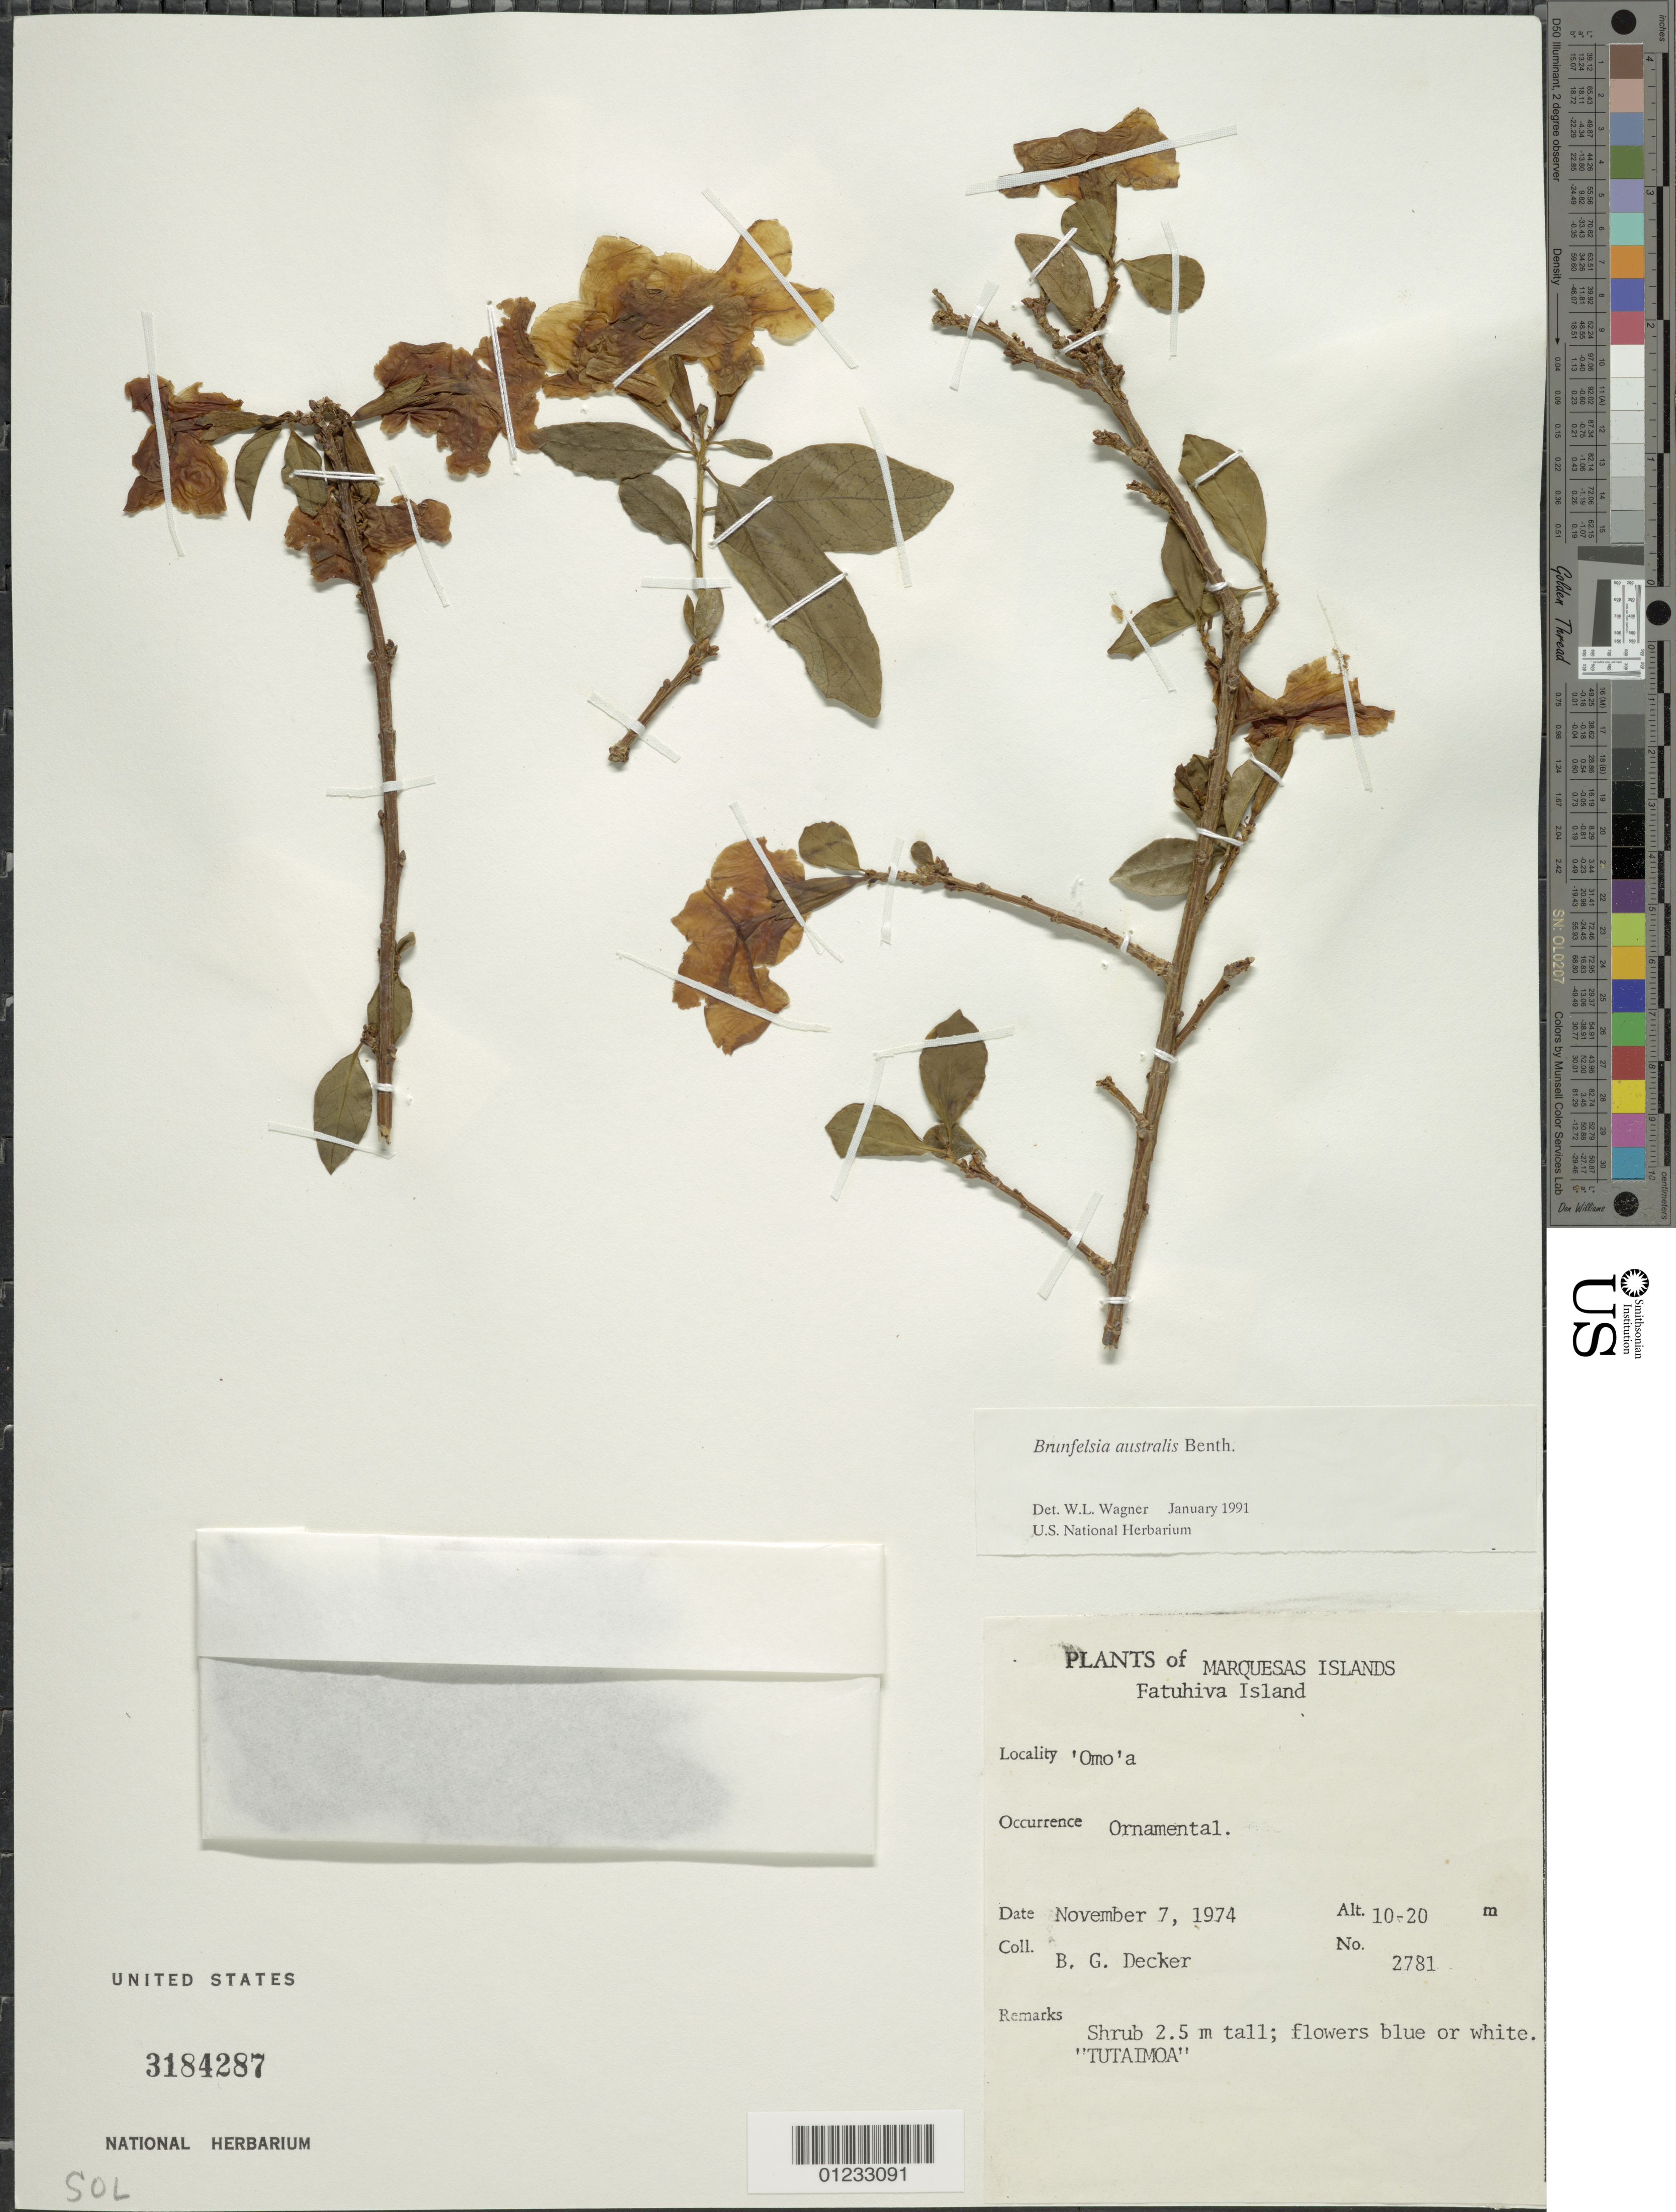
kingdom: Plantae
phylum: Tracheophyta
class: Magnoliopsida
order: Solanales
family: Solanaceae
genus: Brunfelsia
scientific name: Brunfelsia australis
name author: Benth.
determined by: Wagner, W. L., (BOT), Smithsonian Institution - National Museum of Natural History (UNITED STATES)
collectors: B. G. Decker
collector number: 2781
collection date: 1974-11-07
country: French Polynesia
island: Fatu Hiva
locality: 'Omo'a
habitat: Ornamental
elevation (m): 10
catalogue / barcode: US 3184287